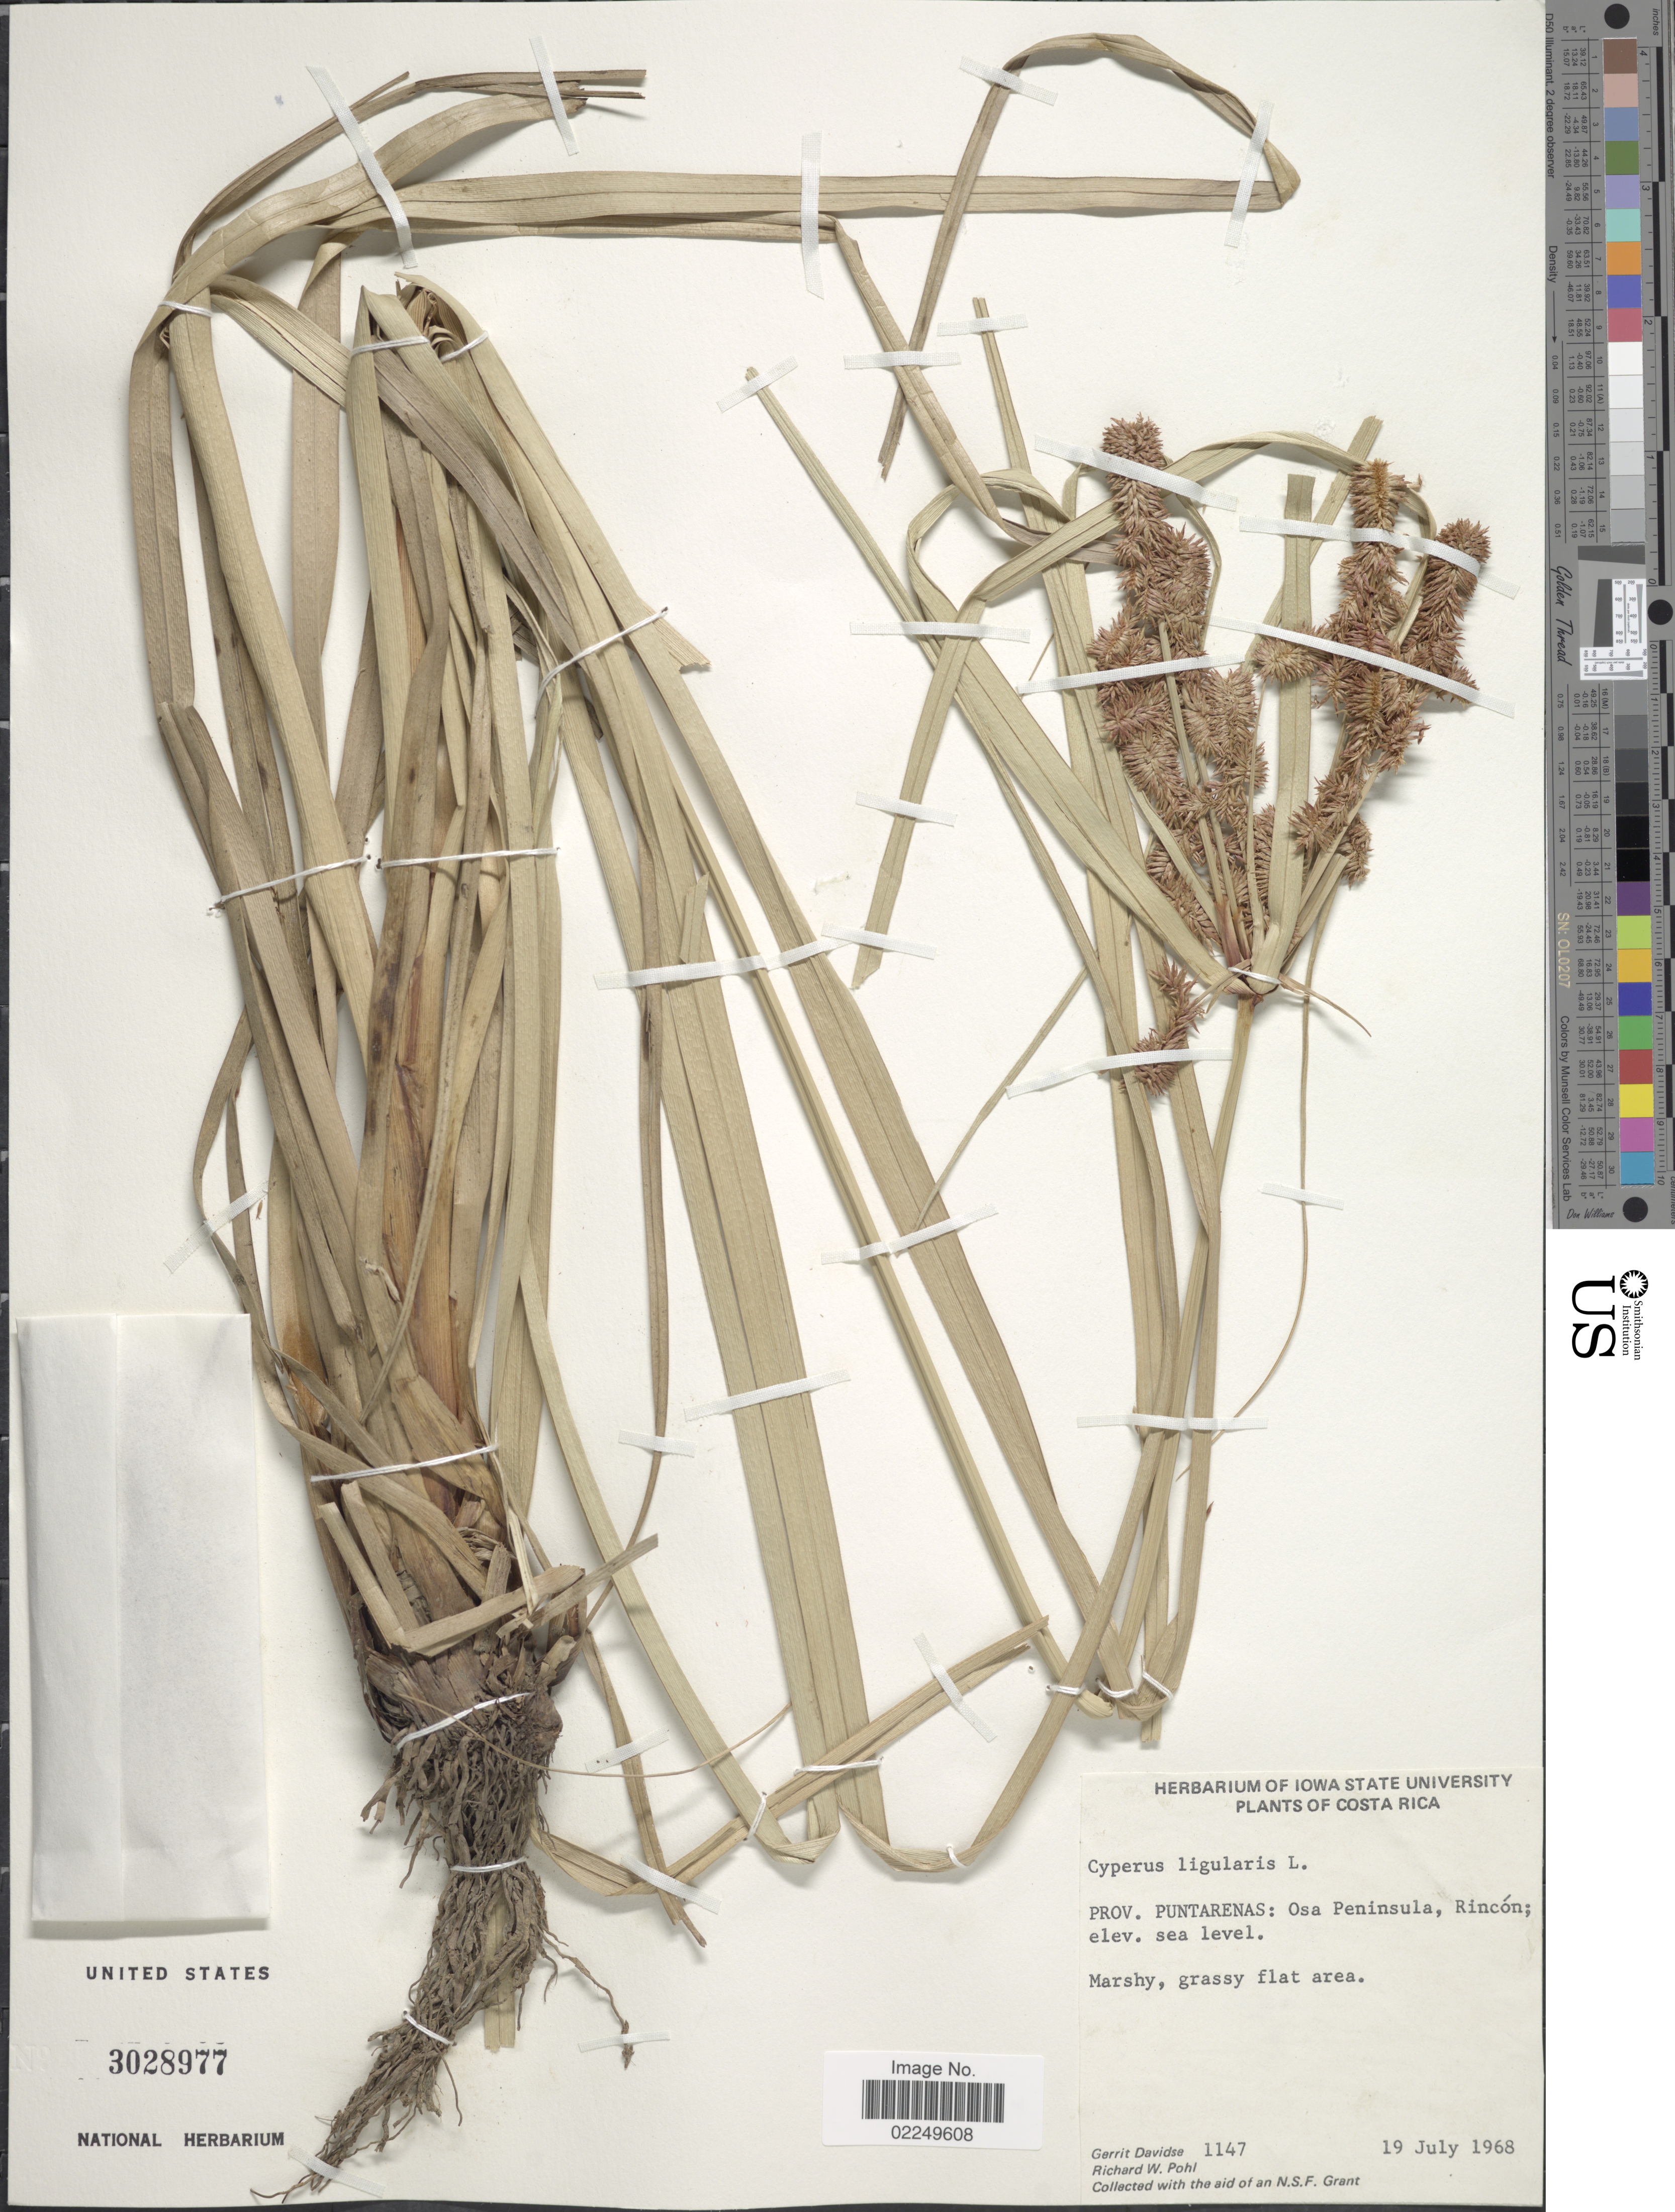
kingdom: Plantae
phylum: Tracheophyta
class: Liliopsida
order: Poales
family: Cyperaceae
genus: Cyperus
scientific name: Cyperus ligularis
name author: L.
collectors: G. Davidse & R. W. Pohl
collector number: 1147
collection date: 1968-07-19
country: Costa Rica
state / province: Puntarenas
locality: Prov. Puntarenas: Osa Peninsula, Rincon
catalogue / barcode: US 3028977